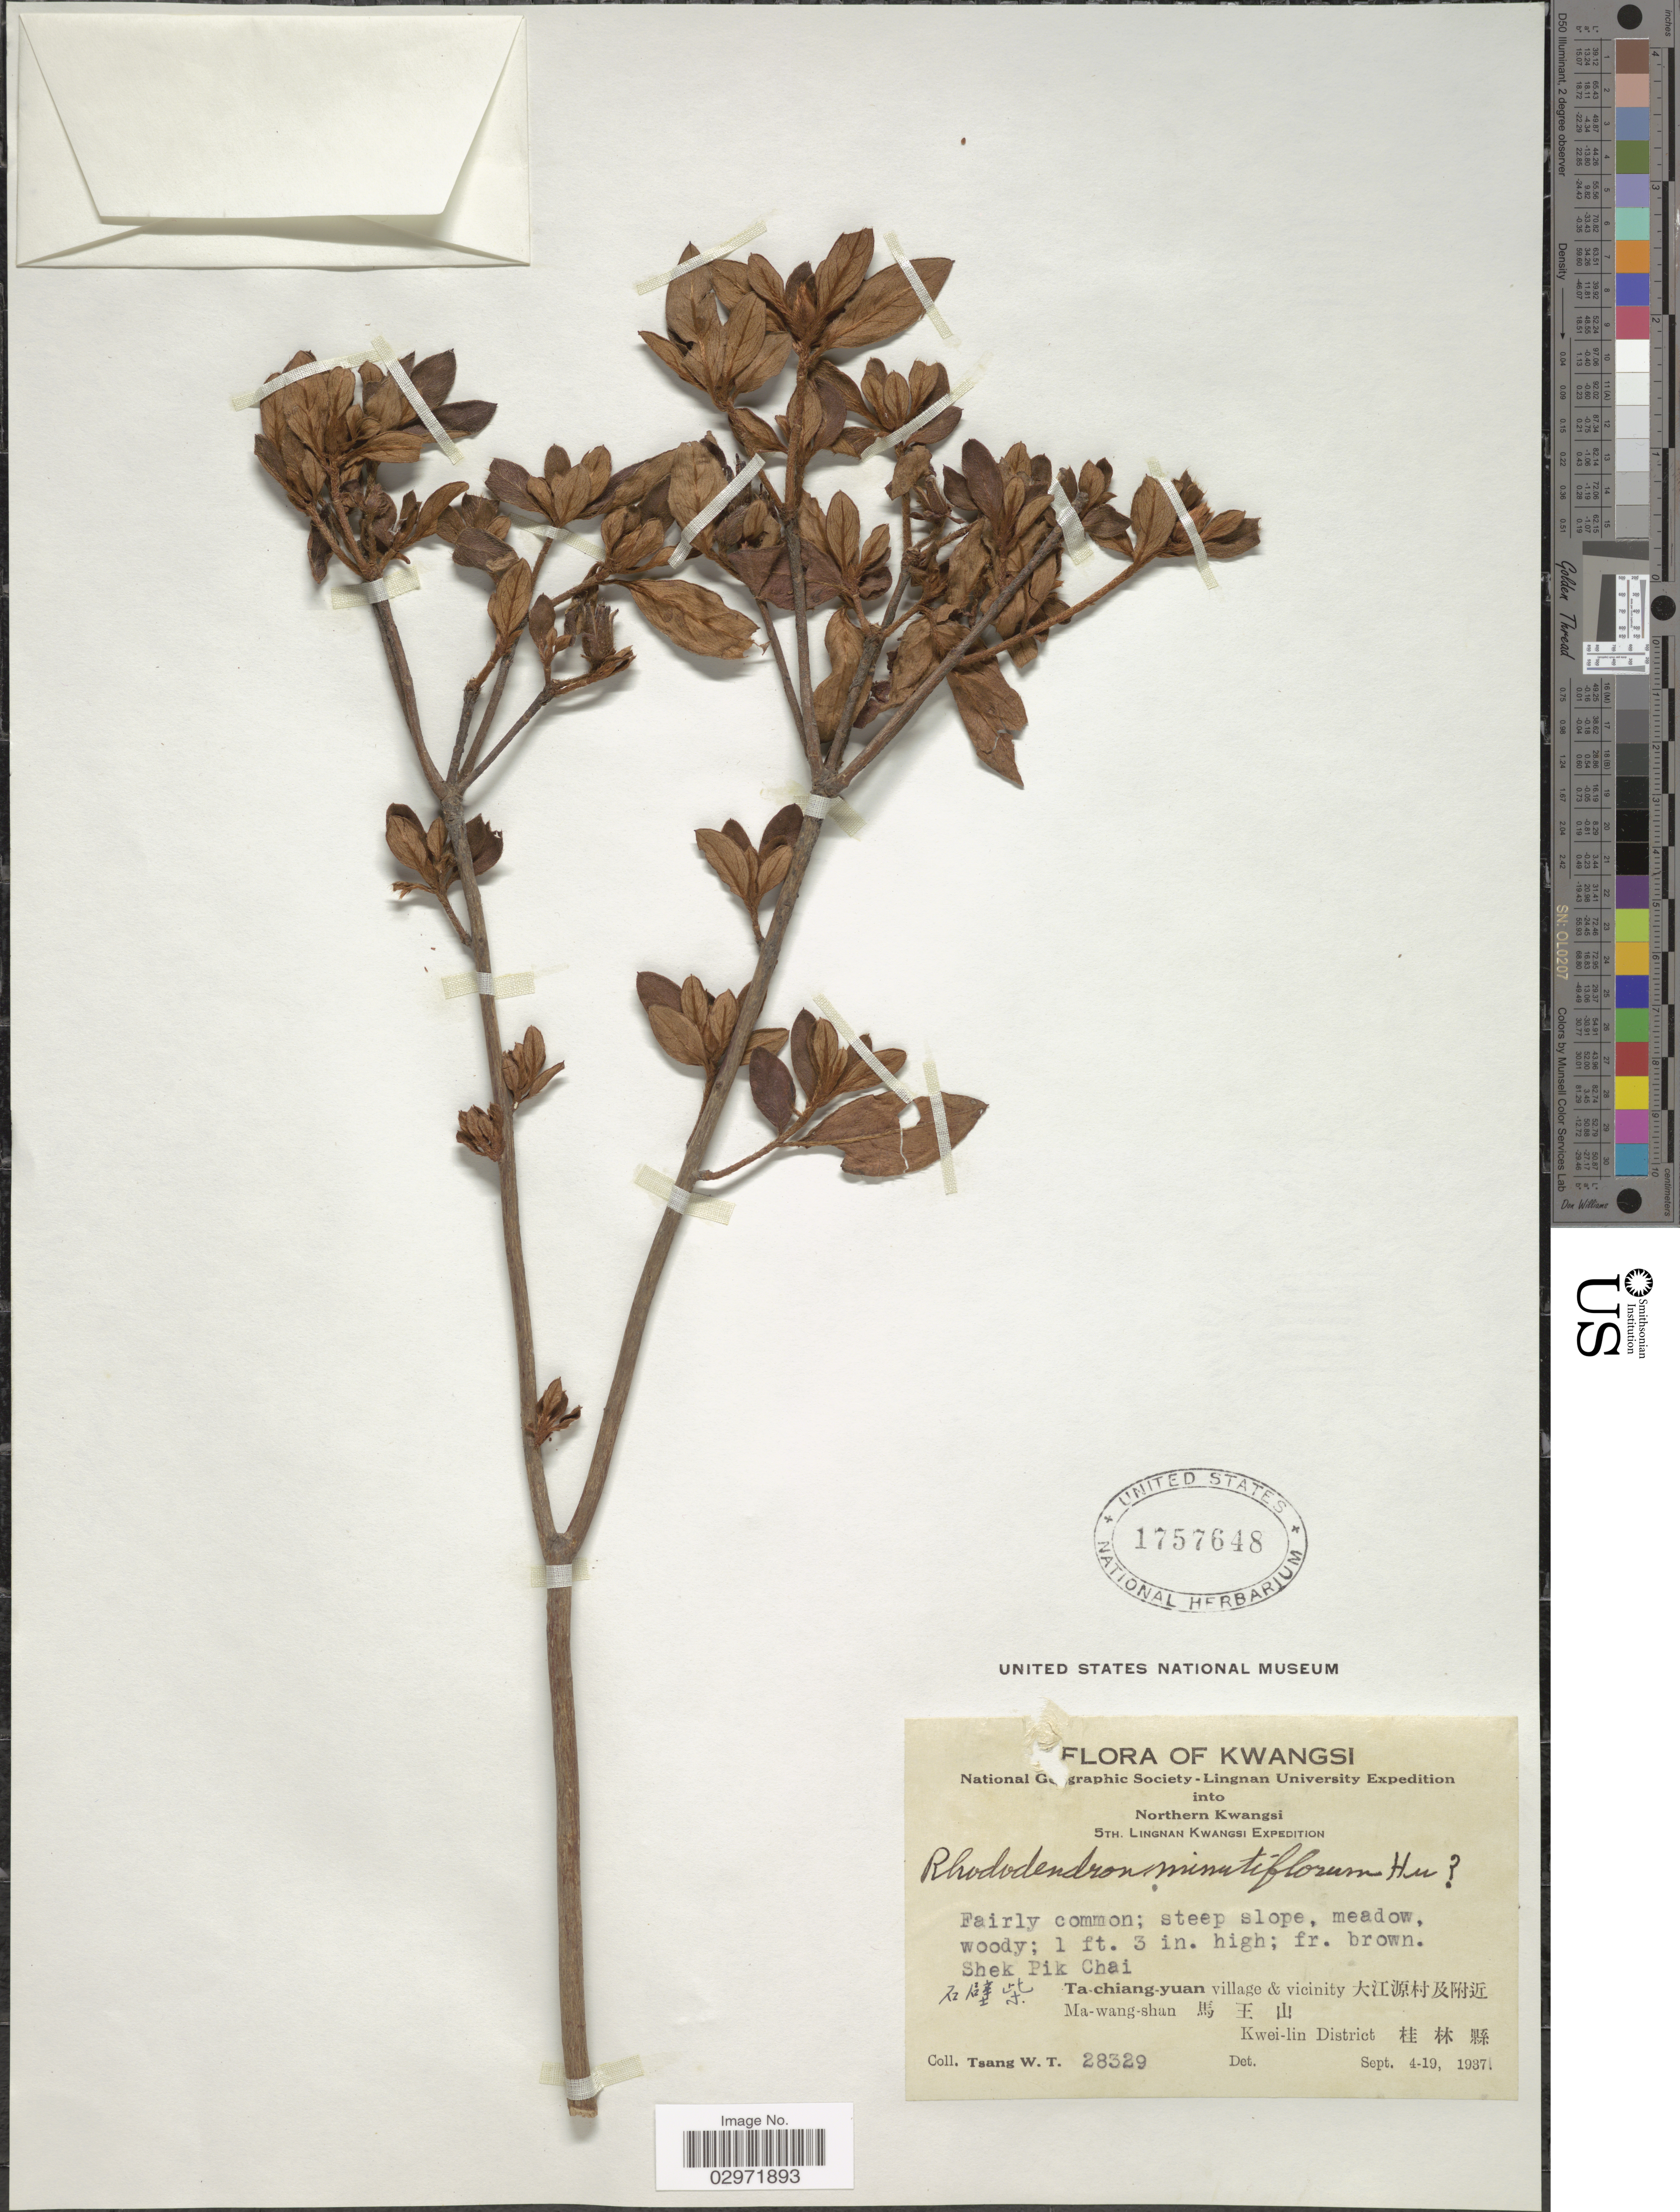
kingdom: Plantae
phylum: Tracheophyta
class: Magnoliopsida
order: Ericales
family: Ericaceae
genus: Rhododendron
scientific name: Rhododendron minutiflorum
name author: Hu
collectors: W. T. Tsang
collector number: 28329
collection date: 1937-09-04/1937-09-19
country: China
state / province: Guangxi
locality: Northern Kwangsi, Shek Pik Chai, Ta-chiang-yuan village and vicinity, Ma-wang-shan, Kwei-lin District.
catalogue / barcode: US 1757648